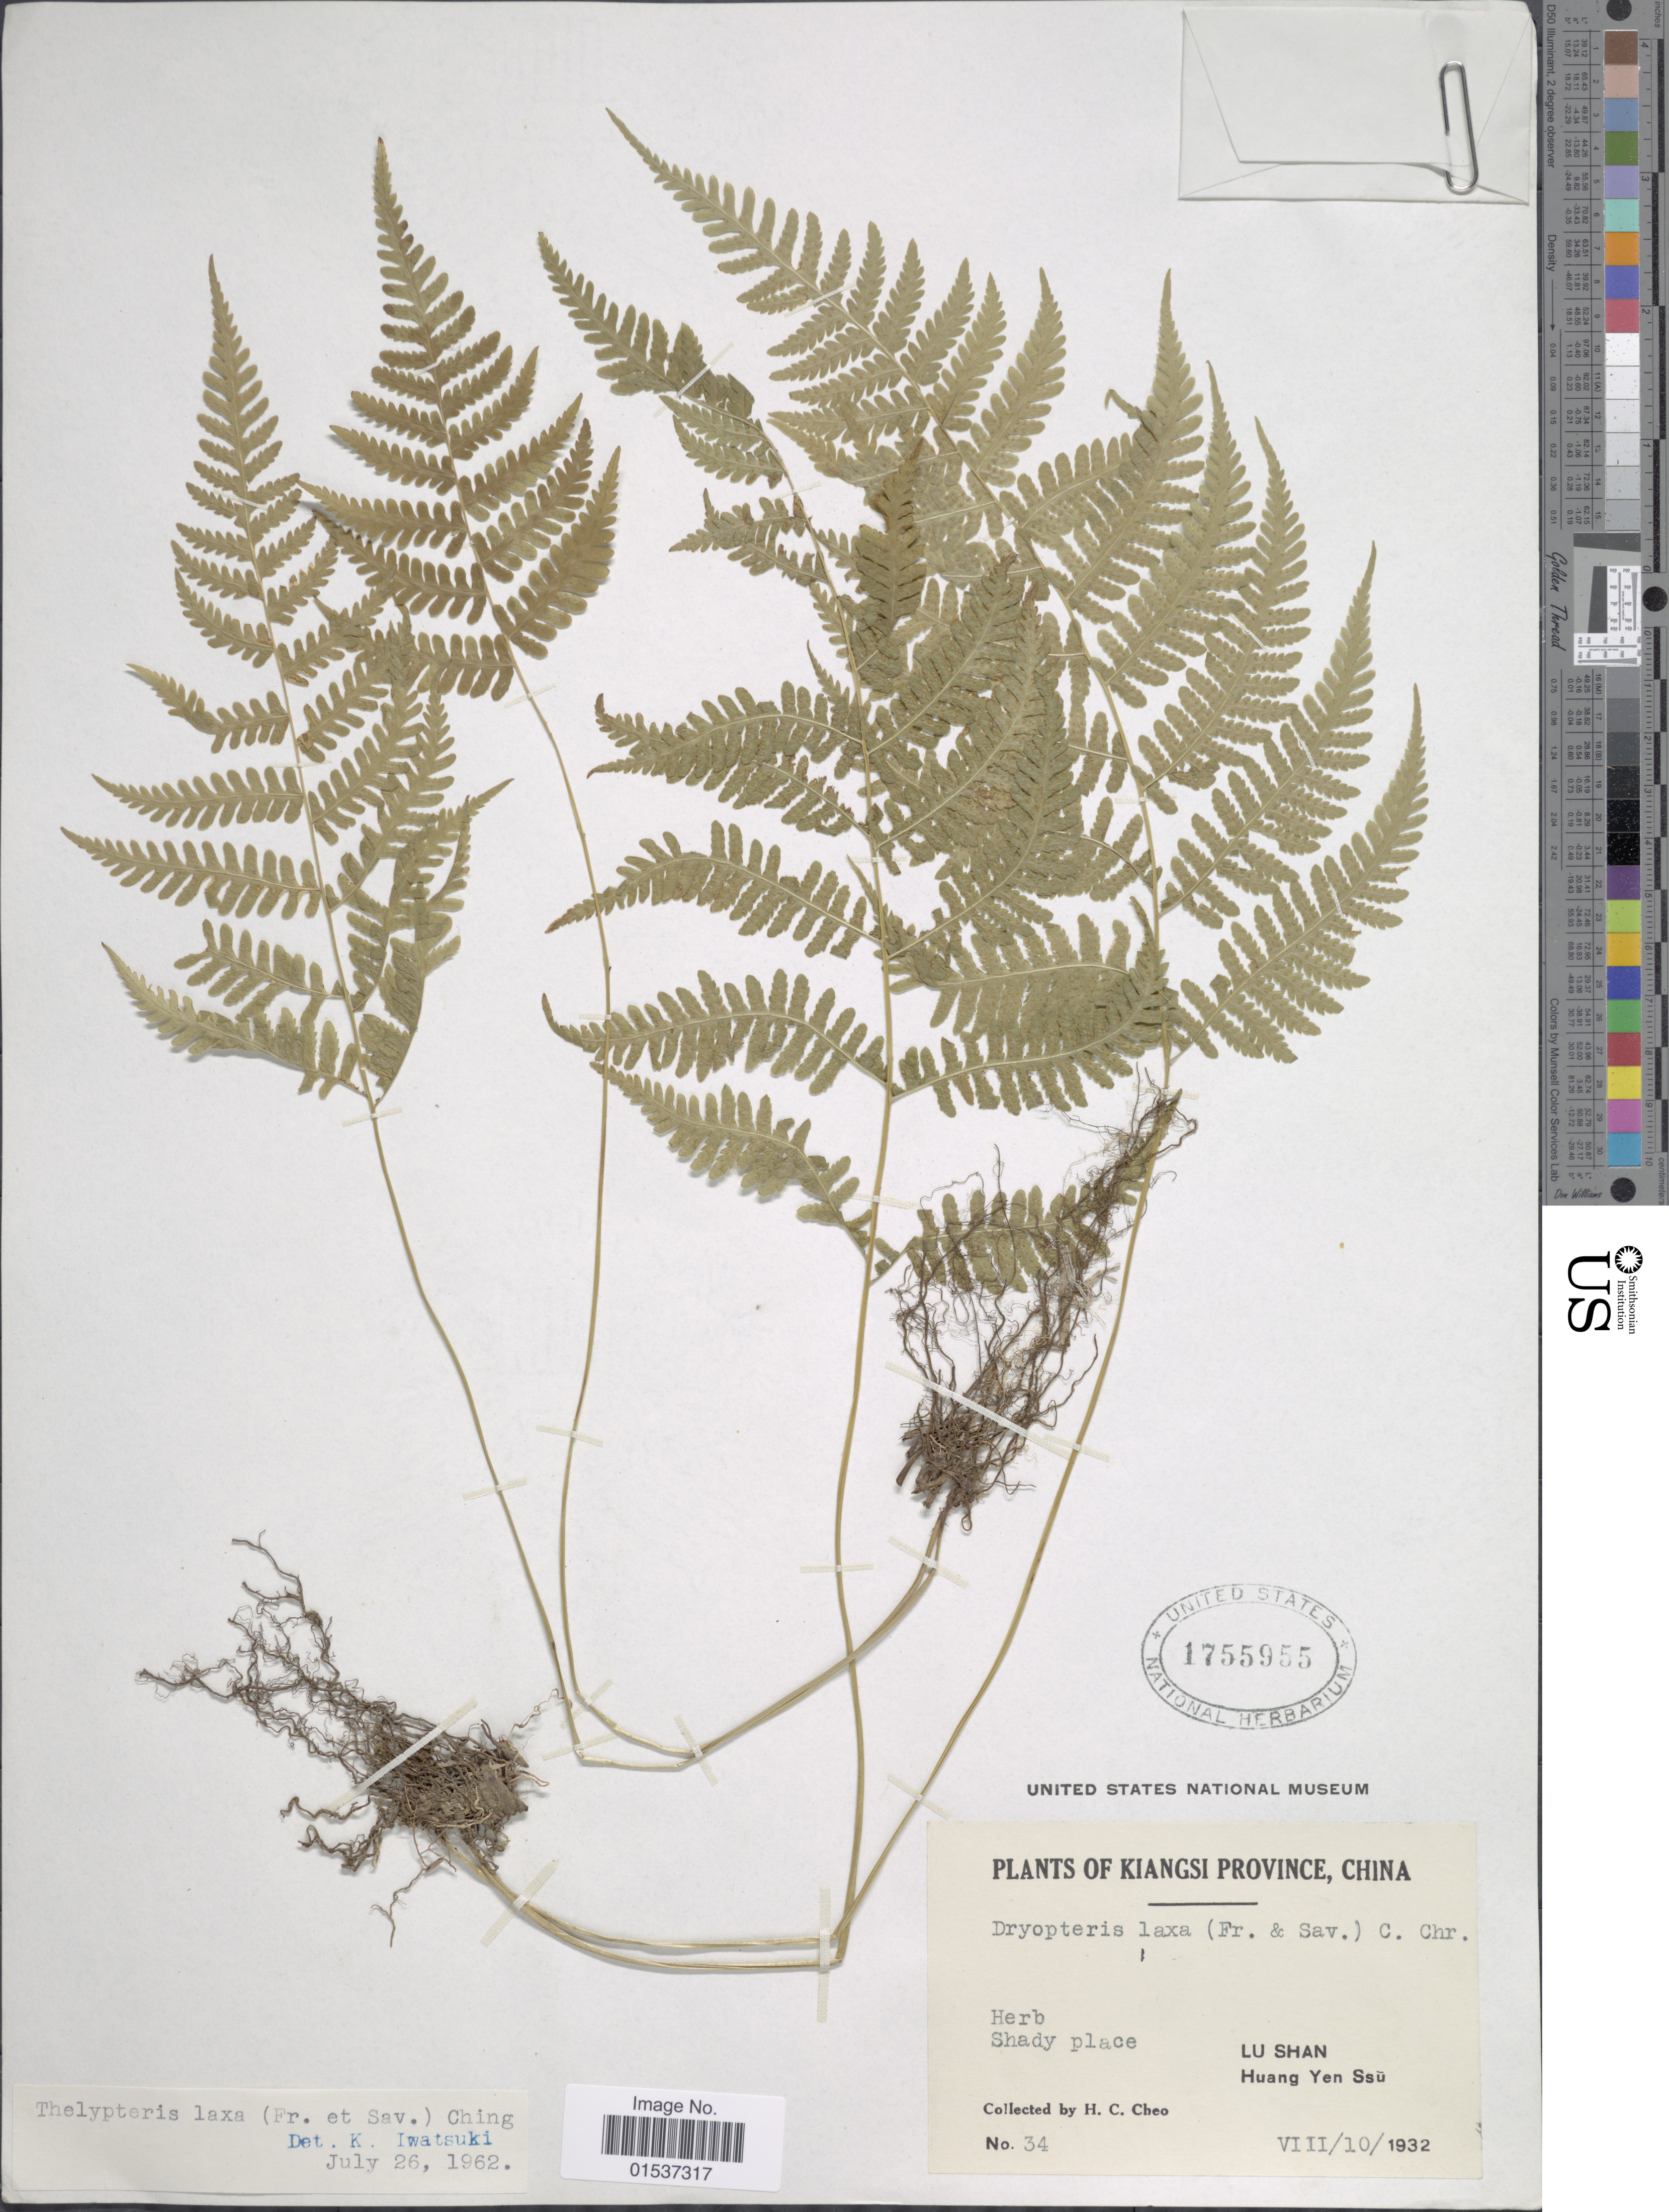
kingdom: Plantae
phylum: Tracheophyta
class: Polypodiopsida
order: Polypodiales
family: Thelypteridaceae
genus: Metathelypteris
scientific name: Metathelypteris laxa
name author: (Franch. & Sav.) Ching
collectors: H. Cheo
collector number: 34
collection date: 1932-08-10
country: China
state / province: Jiangxi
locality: Kiangsi Province, China. Lu Shan, Huang Yen Ssu.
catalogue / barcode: US 1755955